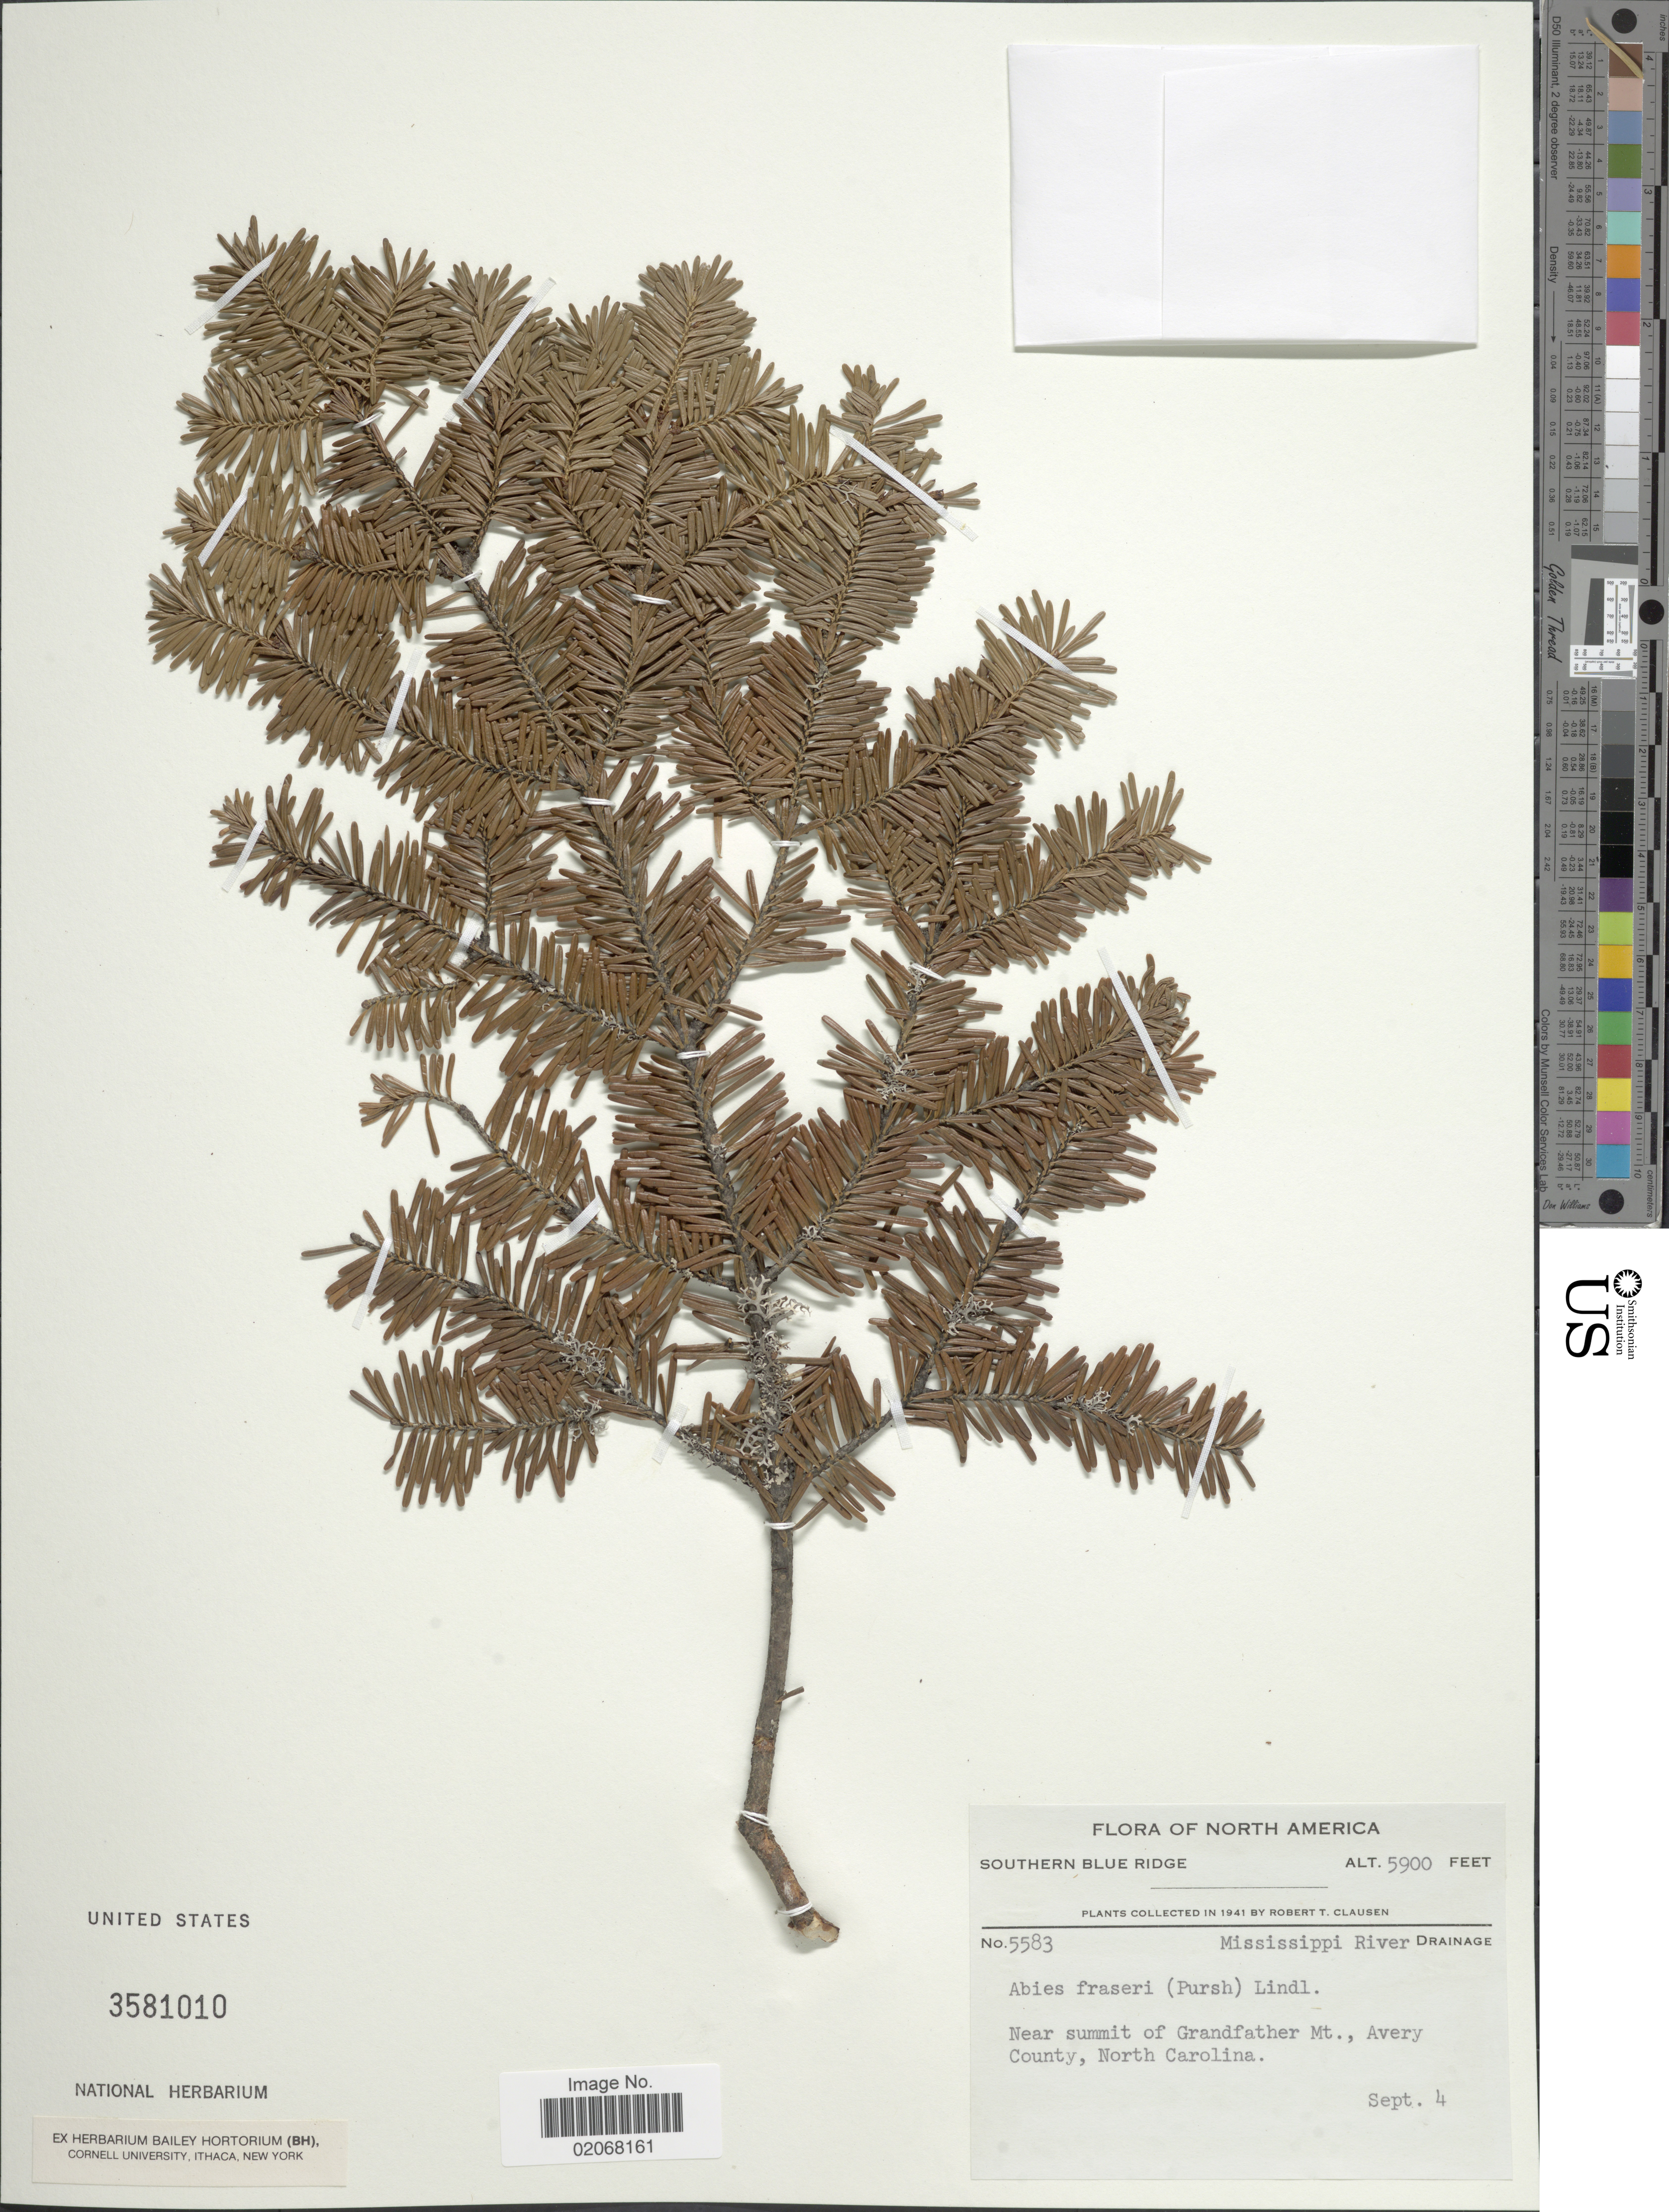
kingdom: Plantae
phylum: Tracheophyta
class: Pinopsida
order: Pinales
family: Pinaceae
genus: Abies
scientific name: Abies fraseri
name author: (Pursh) Poir.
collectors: R. T. Clausen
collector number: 5583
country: United States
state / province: North Carolina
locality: Southern Blue Ridge, Mississippi River Drainage, near summit of Grandfather Mt., Avery County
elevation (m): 1798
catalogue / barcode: US 3581010